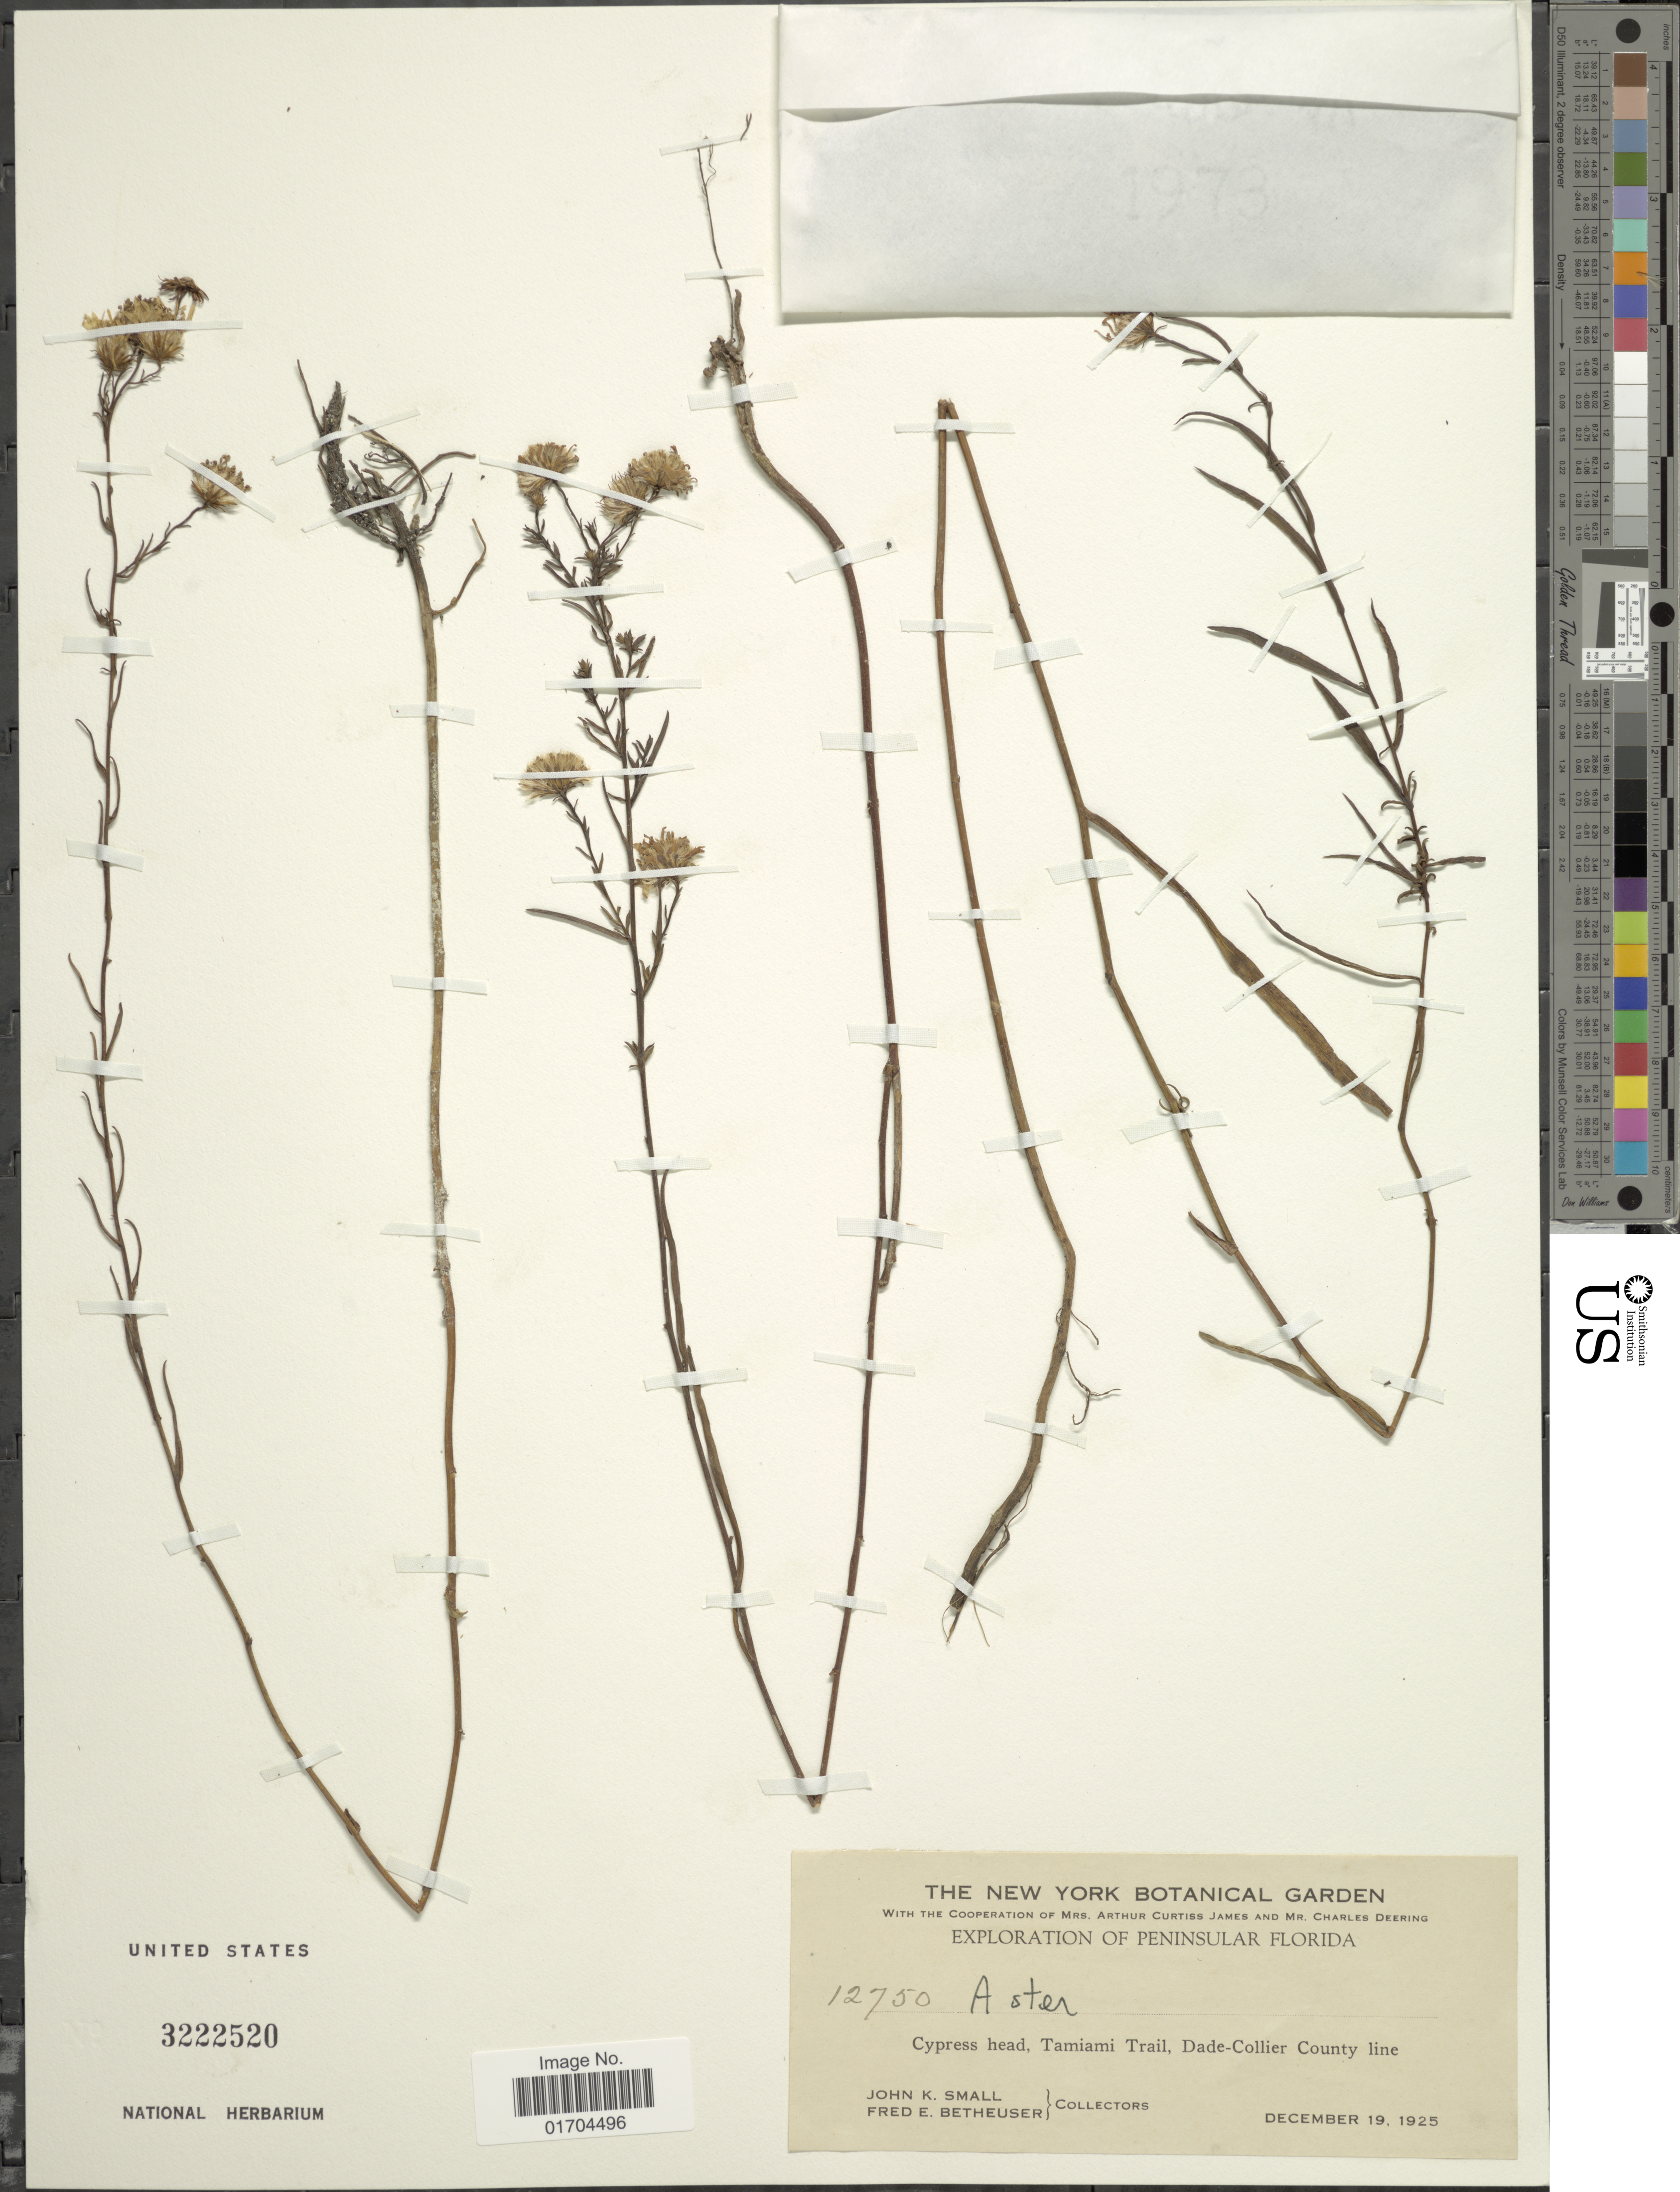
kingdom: Plantae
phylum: Tracheophyta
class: Magnoliopsida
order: Asterales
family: Asteraceae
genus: Symphyotrichum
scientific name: Symphyotrichum sp.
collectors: J. K. Small & F. Betheuser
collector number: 12750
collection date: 1925-12-19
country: United States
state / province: Florida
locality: Peninsular Florida, Cypress head, Tamiami Trail, Dade-Collier County line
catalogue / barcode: US 3222520